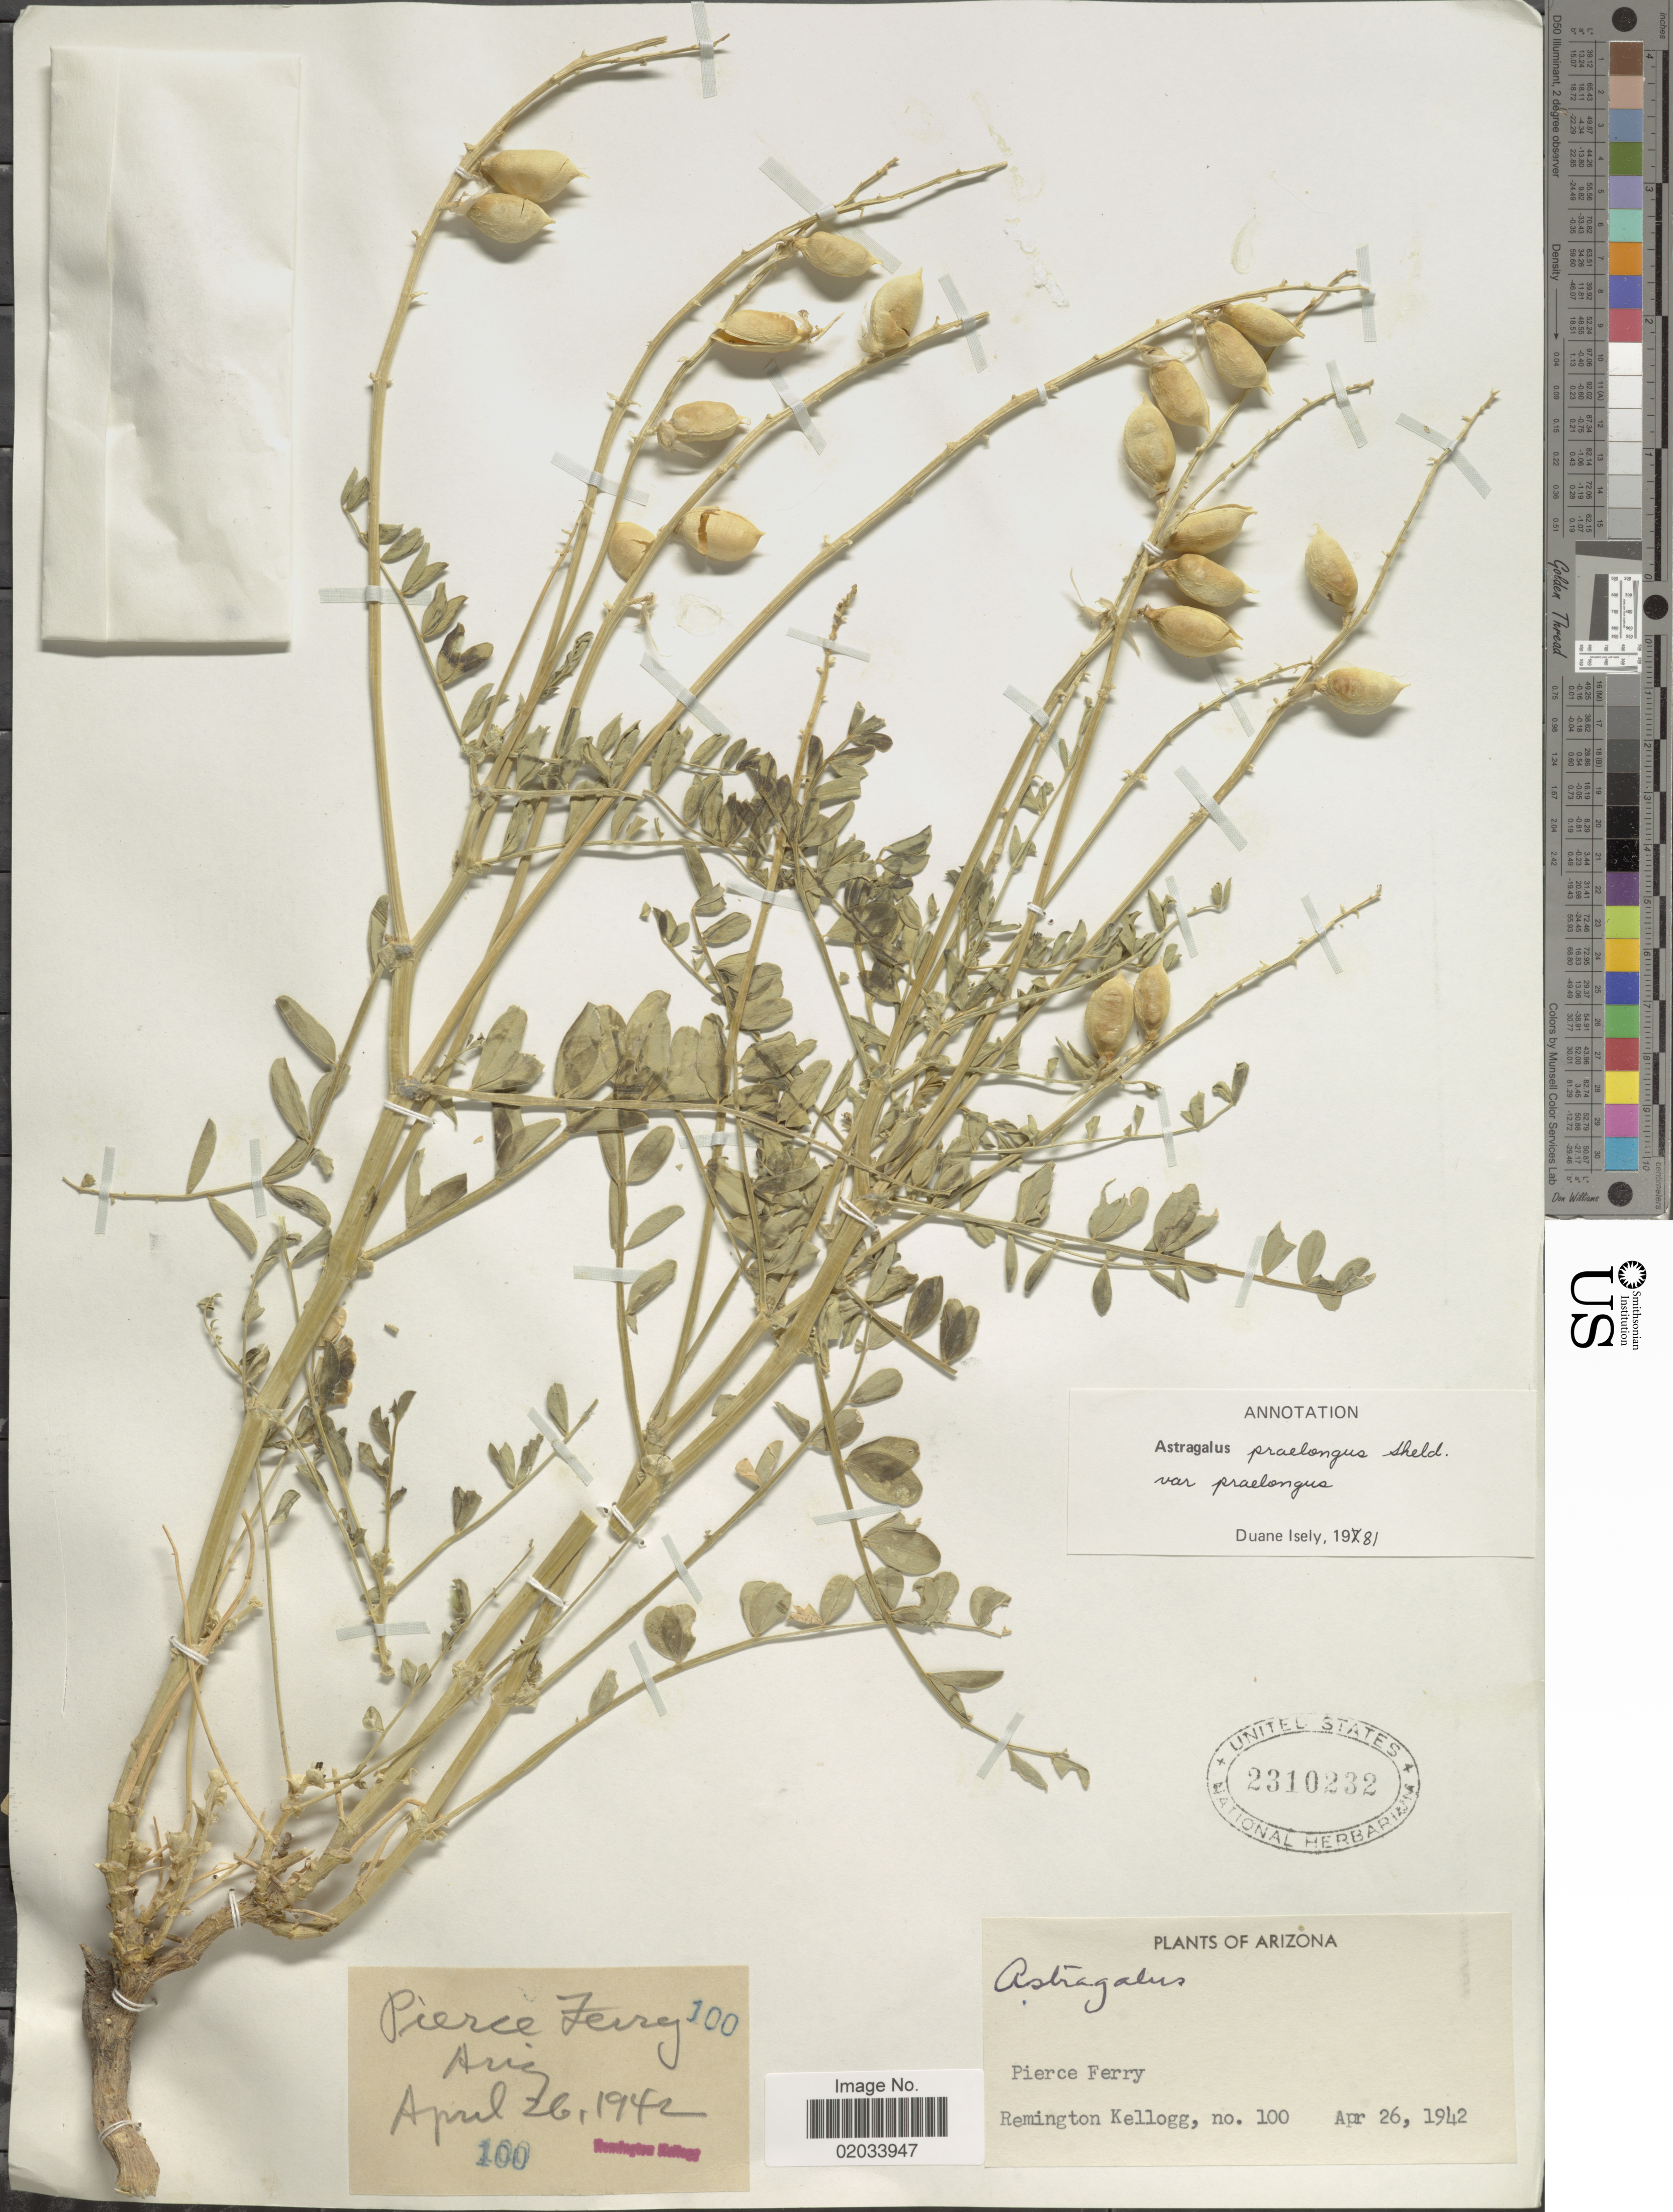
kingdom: Plantae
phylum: Tracheophyta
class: Magnoliopsida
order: Fabales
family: Fabaceae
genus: Astragalus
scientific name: Astragalus praelongus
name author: E. Sheld.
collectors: R. Kellogg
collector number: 100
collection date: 1942-04-26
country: United States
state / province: Arizona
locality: Pierce Ferry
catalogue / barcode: US 2310232